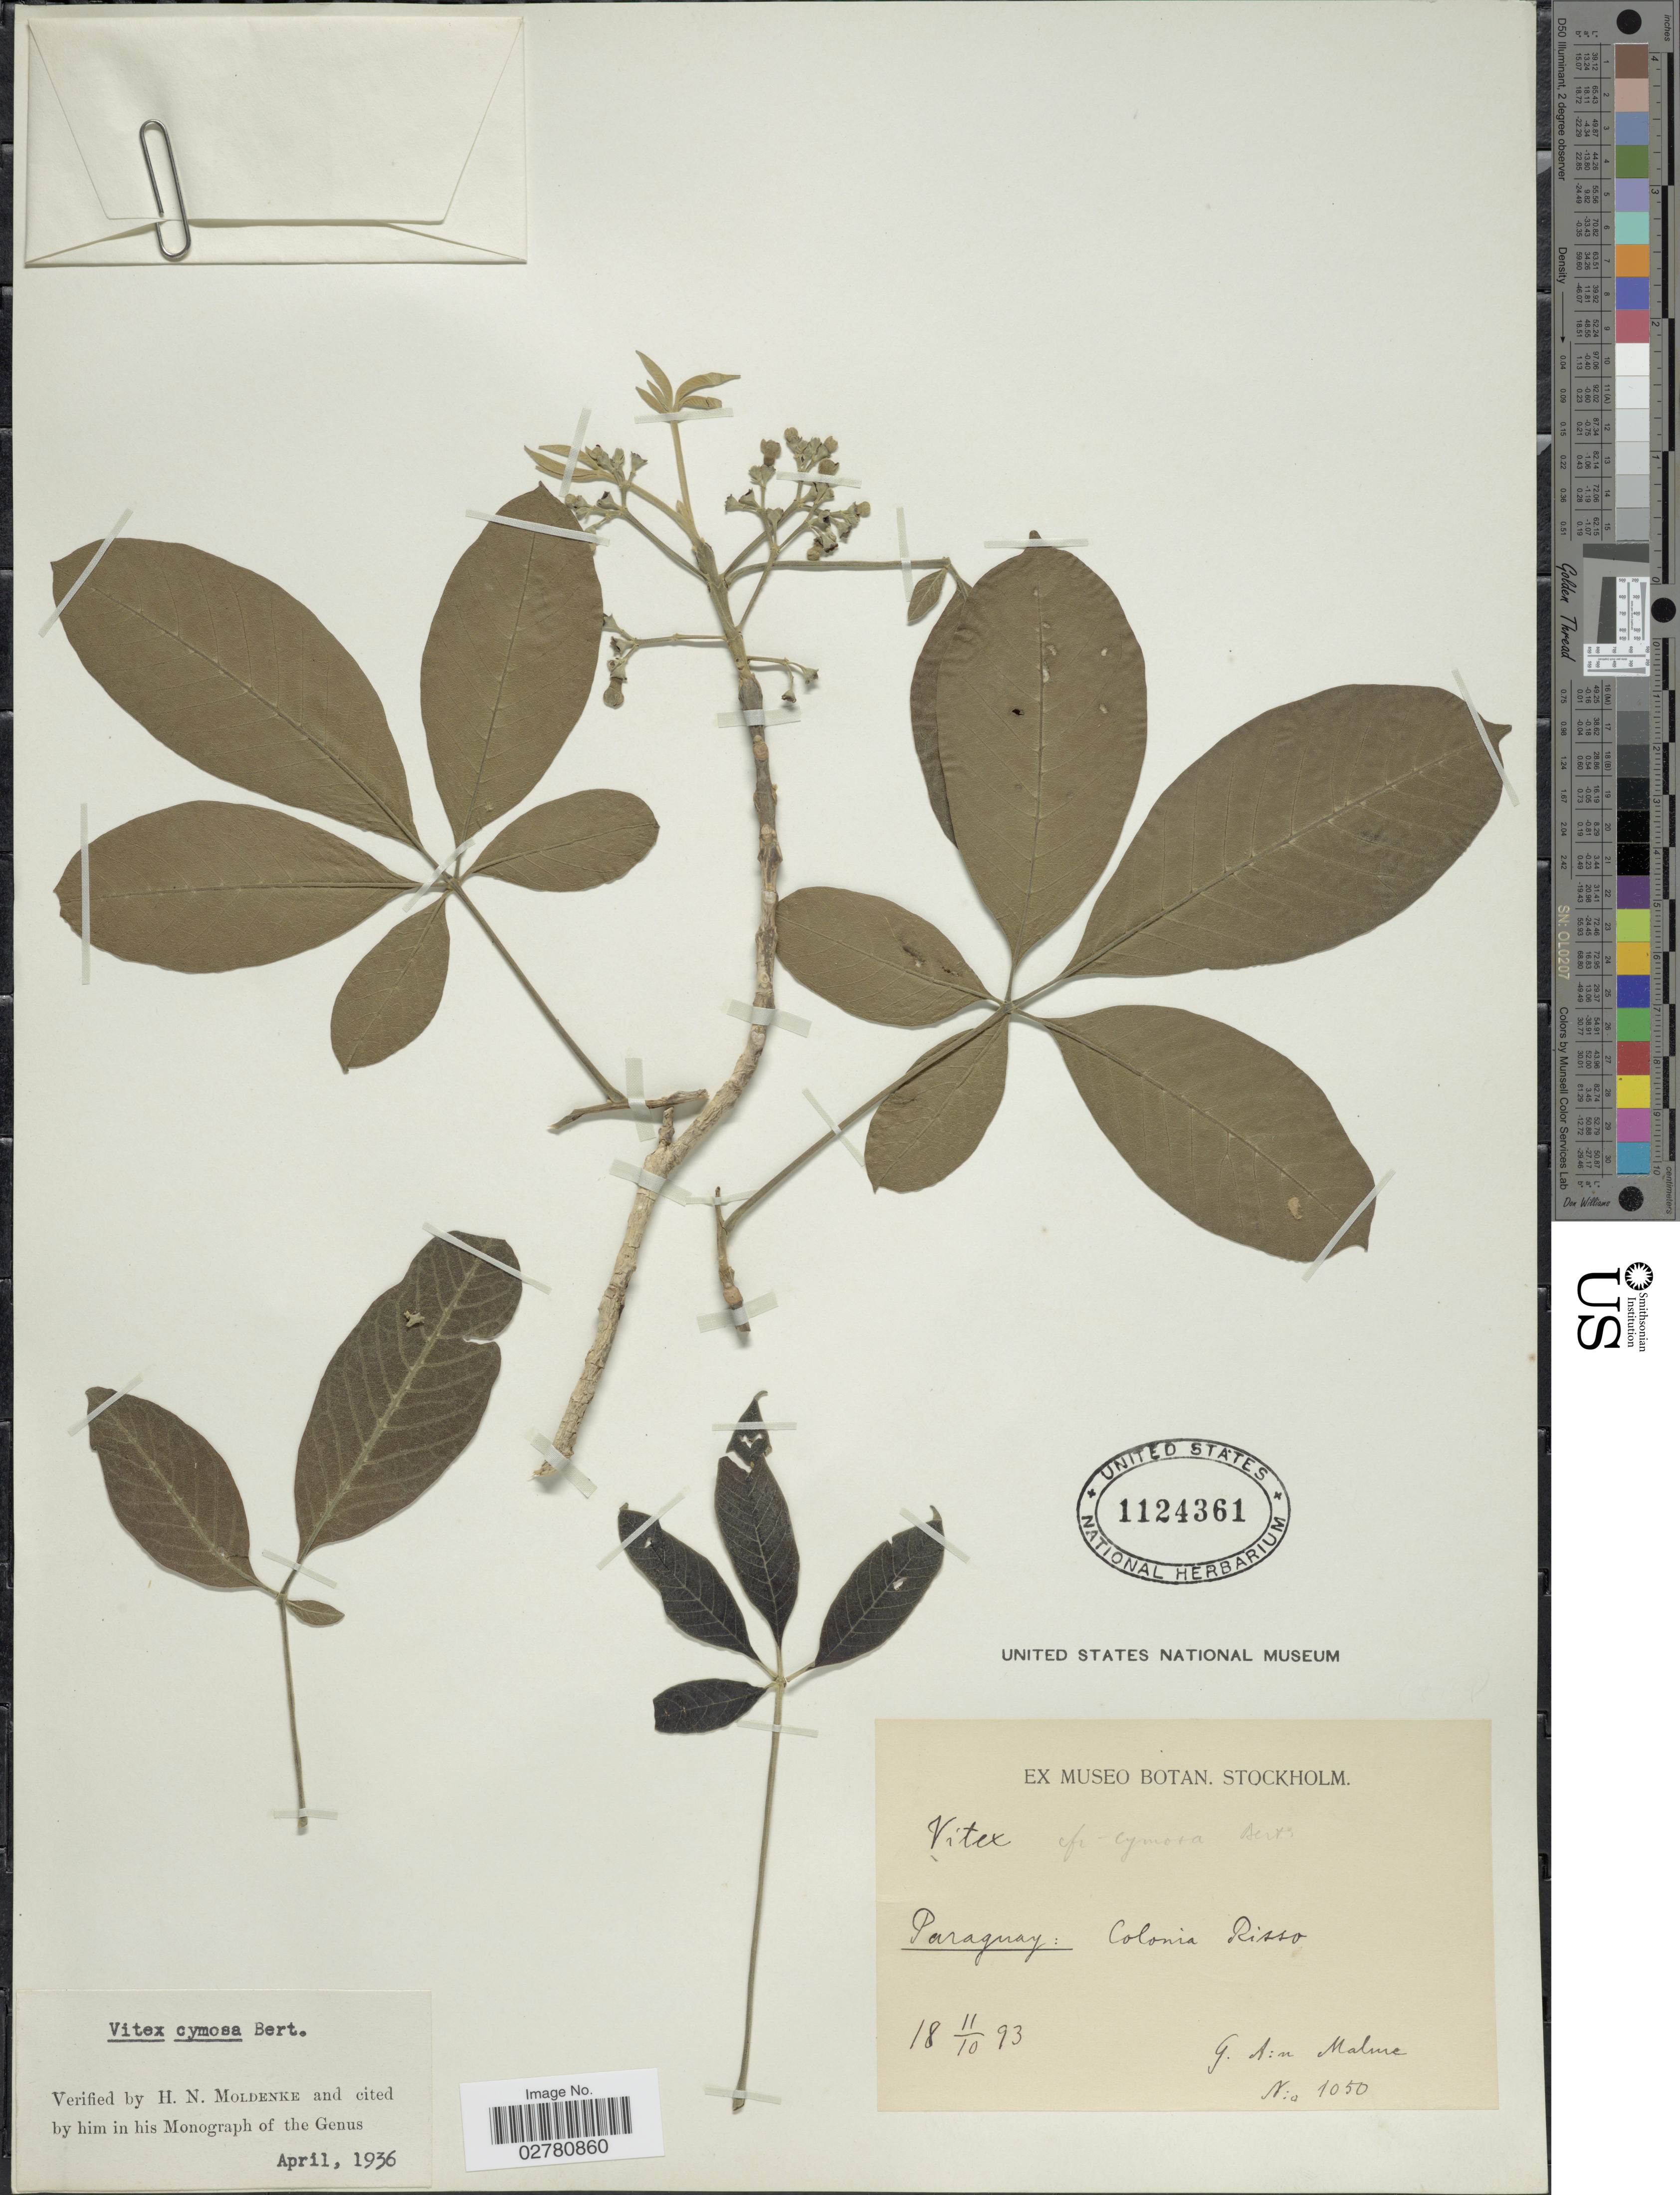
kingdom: Plantae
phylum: Tracheophyta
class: Magnoliopsida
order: Lamiales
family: Lamiaceae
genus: Vitex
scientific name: Vitex cymosa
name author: Bertero ex Spreng.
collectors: G. O. A. Malme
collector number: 1050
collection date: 1893-10-11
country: Paraguay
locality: Colonia Risso.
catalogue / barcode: US 1124361